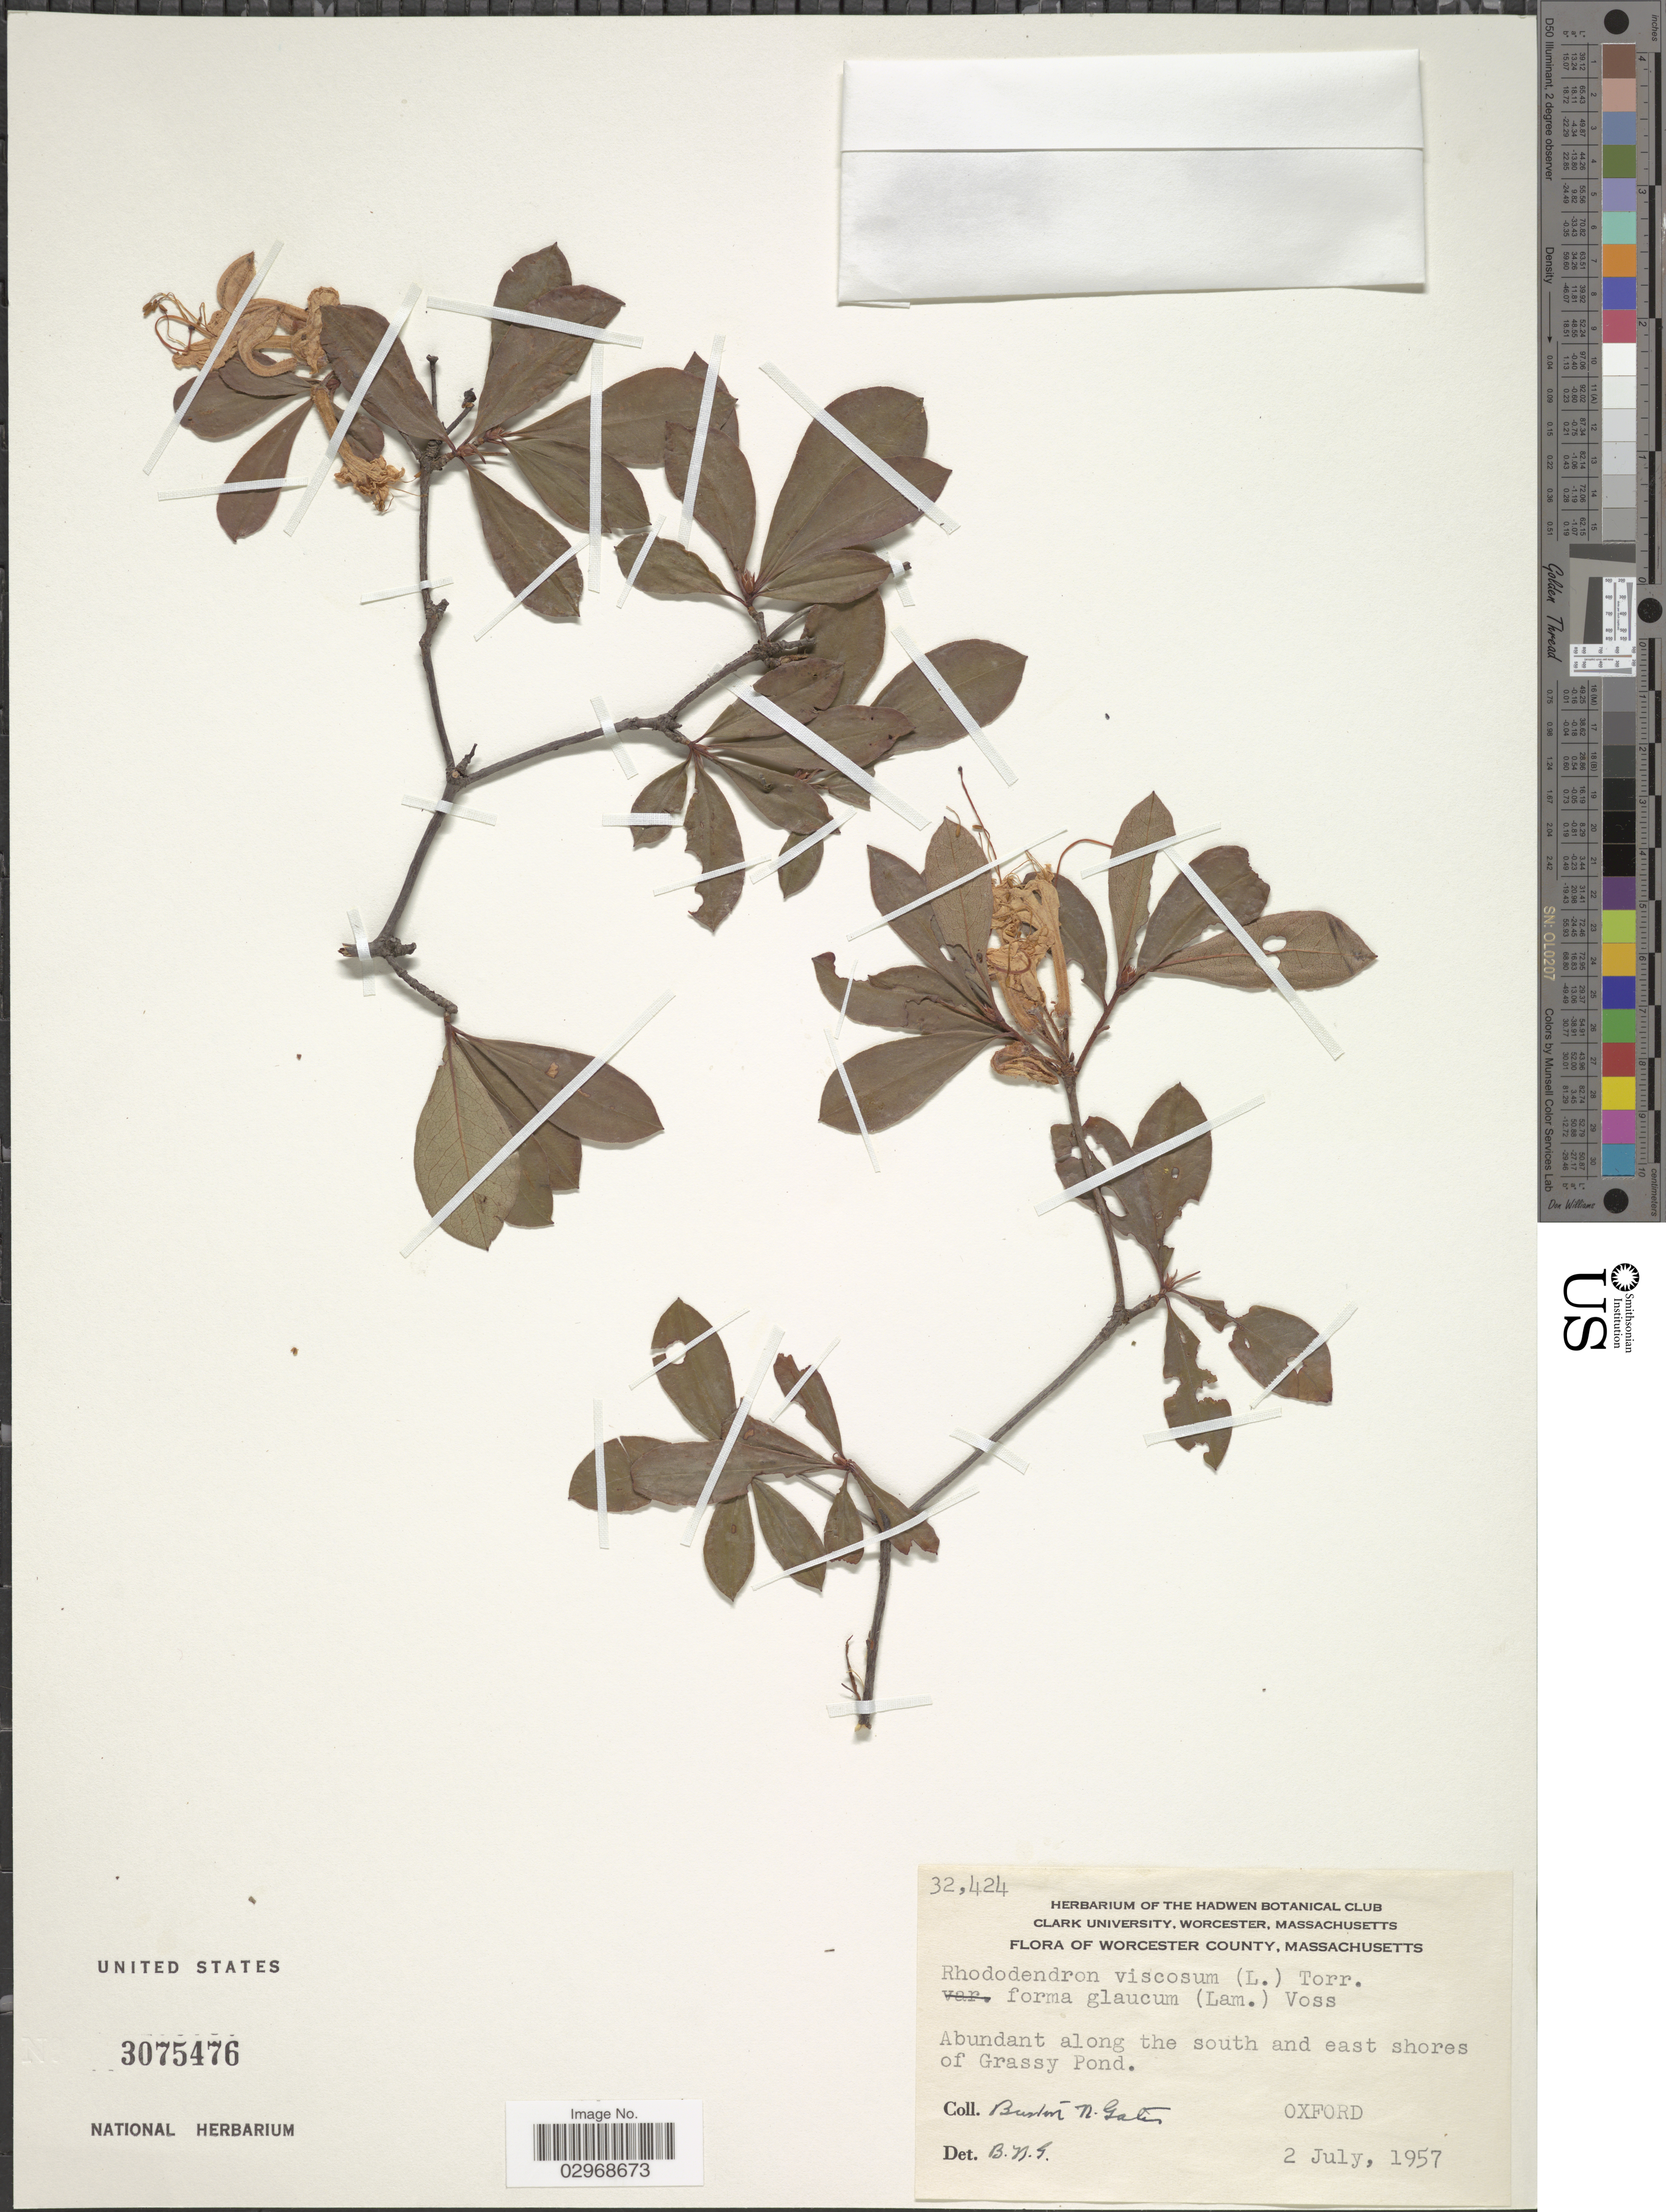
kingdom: Plantae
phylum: Tracheophyta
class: Magnoliopsida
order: Ericales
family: Ericaceae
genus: Rhododendron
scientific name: Rhododendron viscosum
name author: (L.) Torr.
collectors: B. N. Gates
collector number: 32424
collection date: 1957-07-02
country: United States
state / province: Massachusetts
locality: Worcester County, Abundant along the south and east shores of Grassy Pond, Oxford.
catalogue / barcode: US 3075476